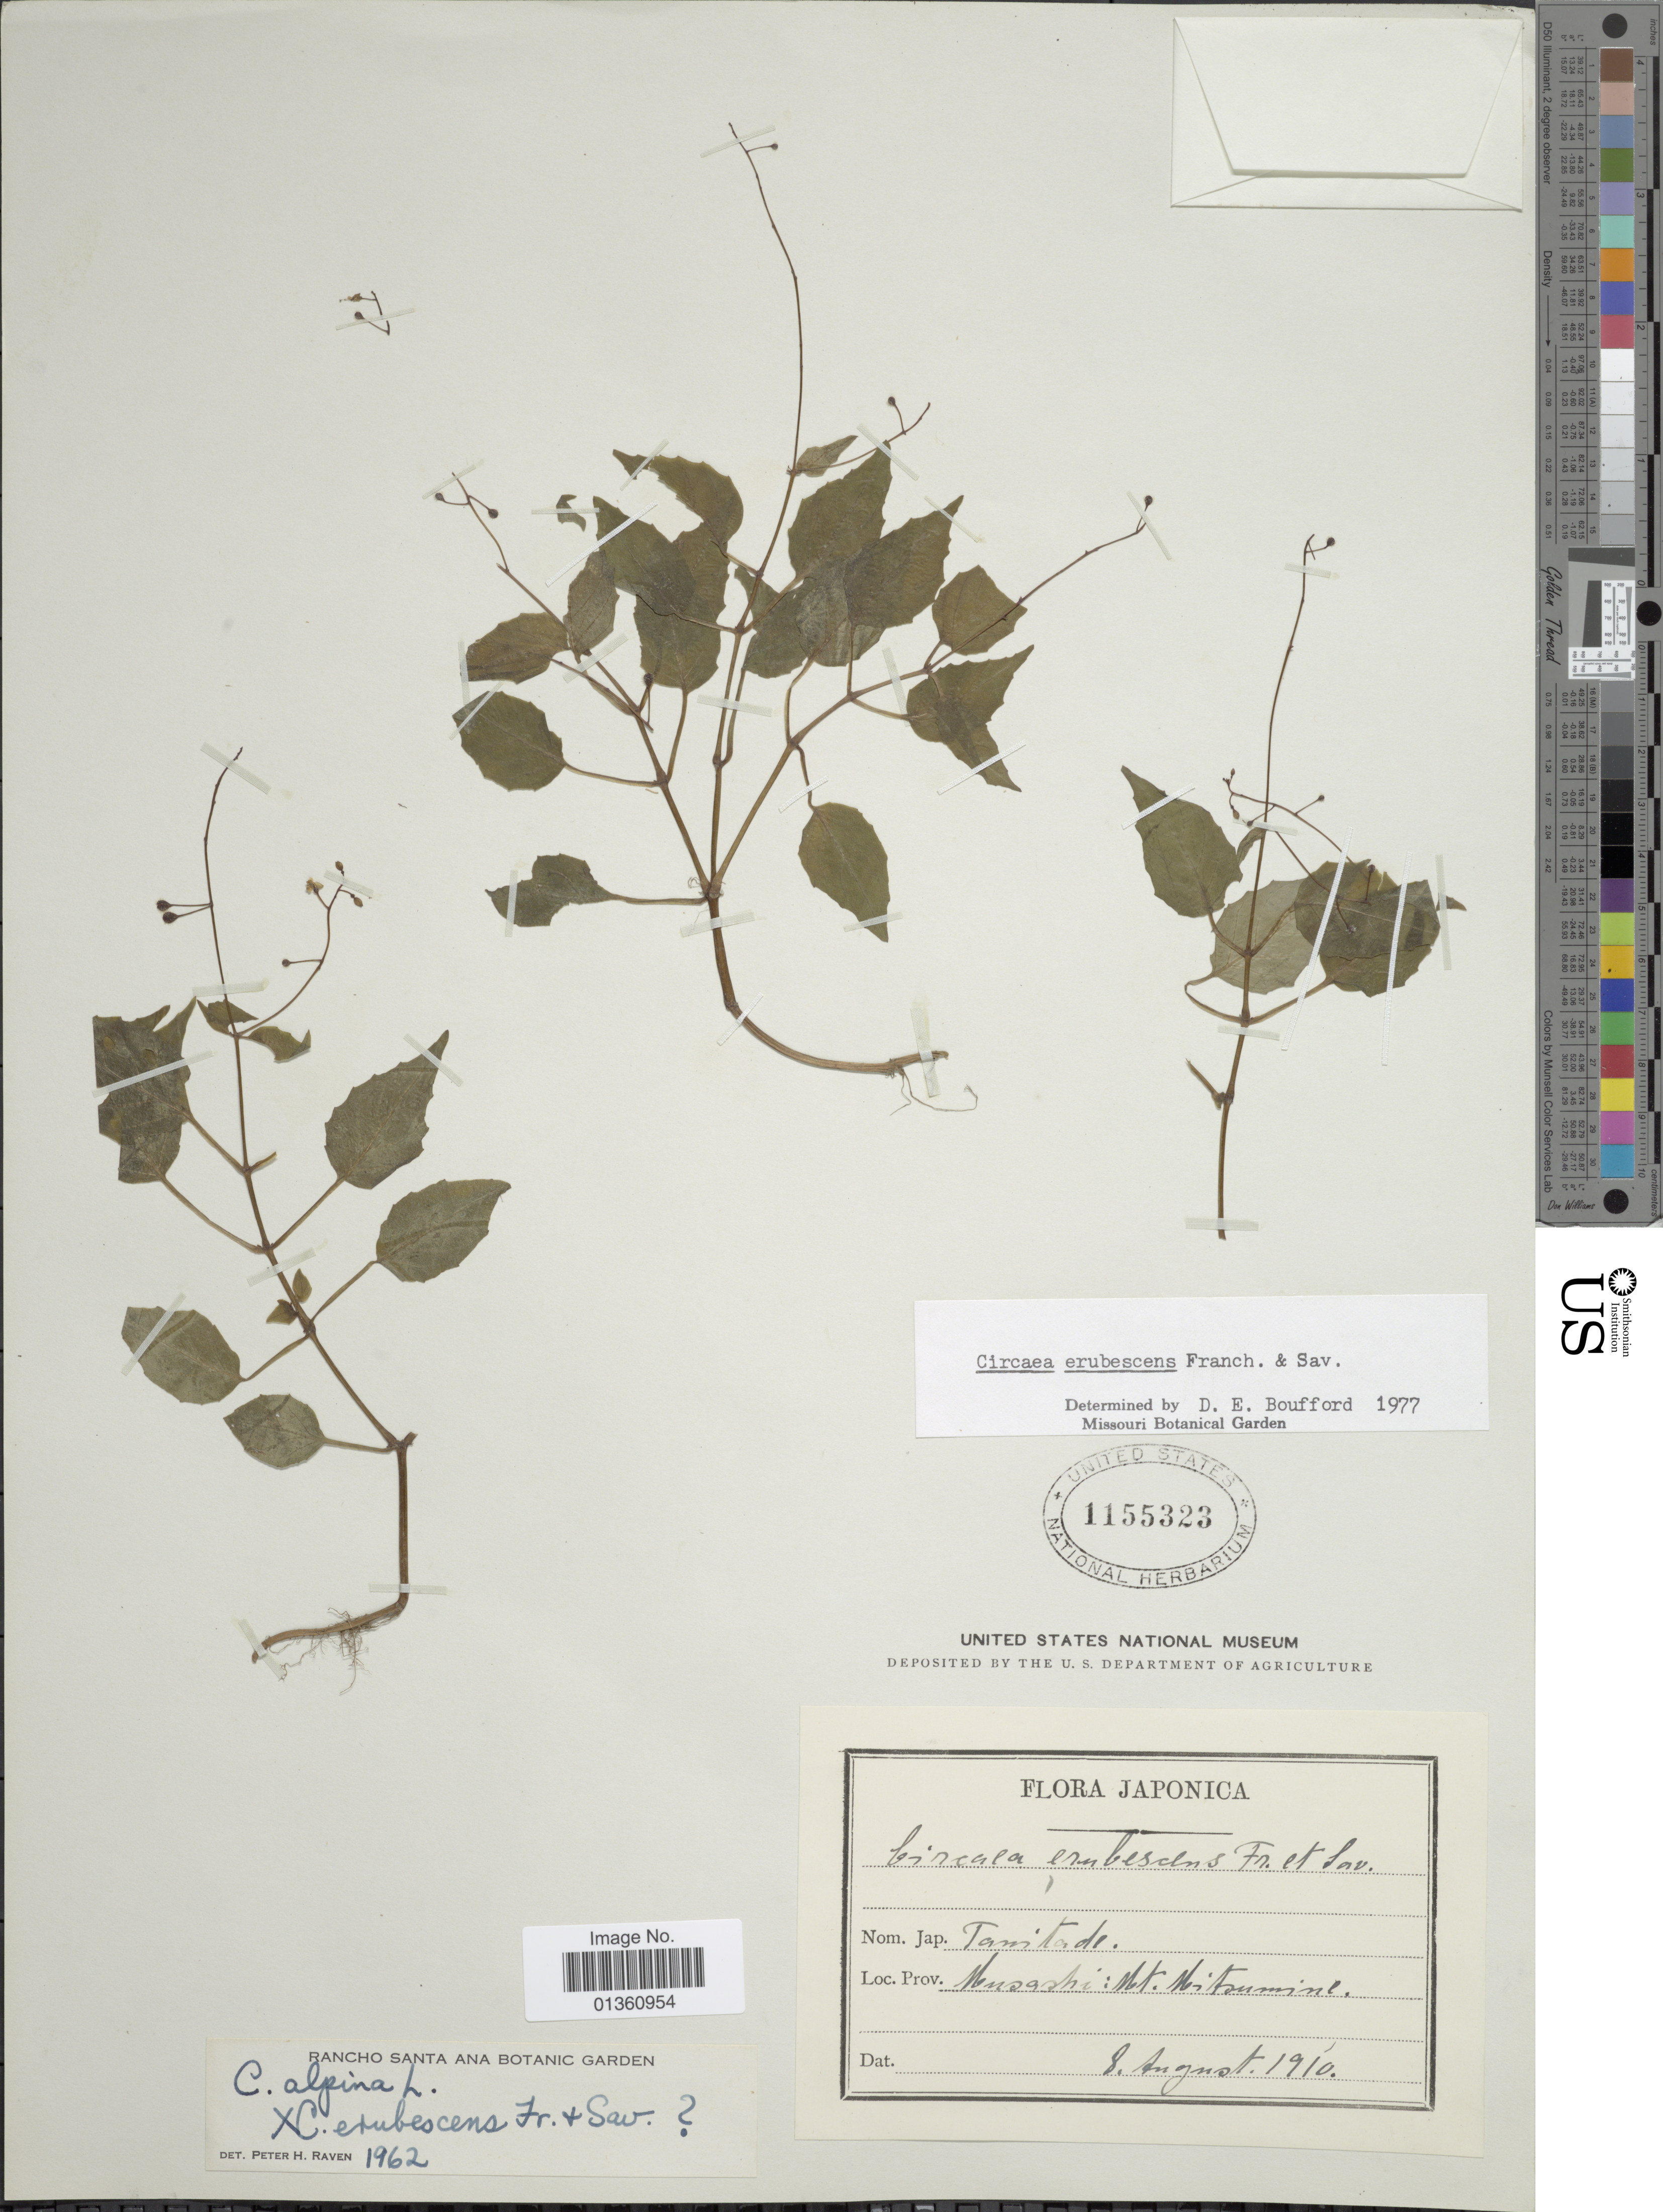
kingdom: Plantae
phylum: Tracheophyta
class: Magnoliopsida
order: Myrtales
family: Onagraceae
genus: Circaea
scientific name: Circaea erubescens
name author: Franch. & Sav.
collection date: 1910-08-08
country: Japan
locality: Musashi: Mt. Mitsumine.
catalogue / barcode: US 1155323